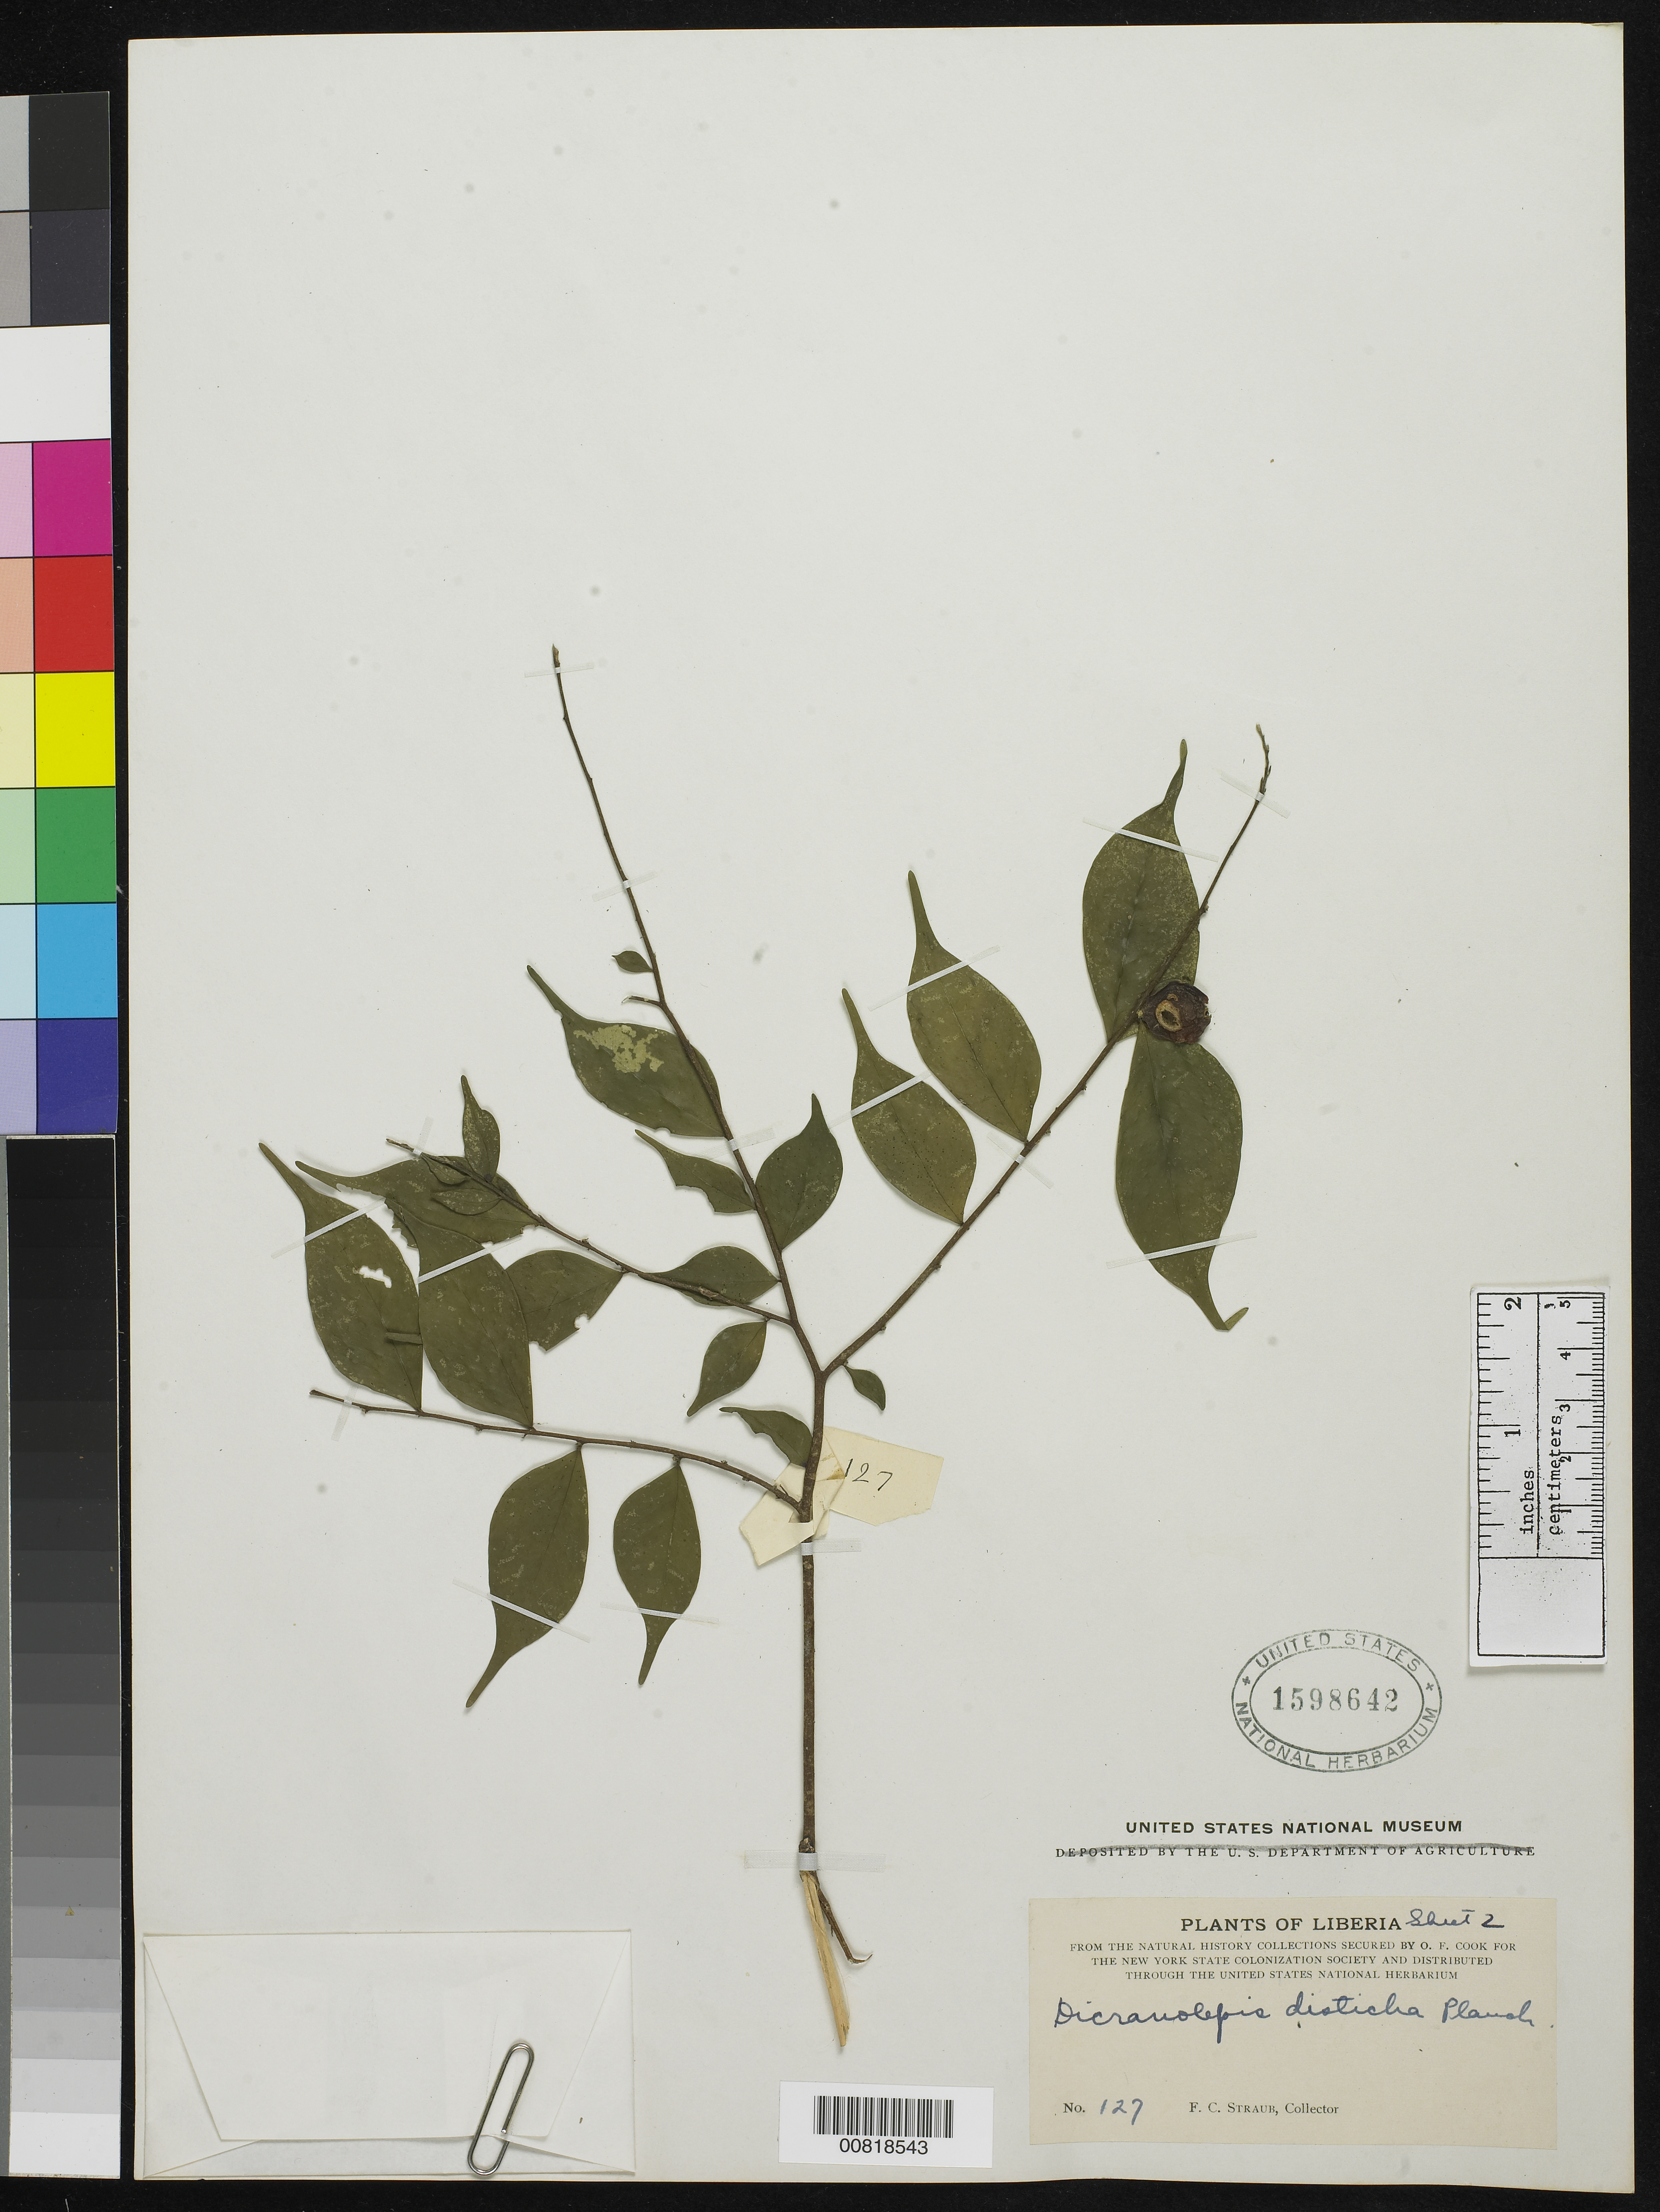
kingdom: Plantae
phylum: Tracheophyta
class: Magnoliopsida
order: Malvales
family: Thymelaeaceae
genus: Dicranolepis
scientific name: Dicranolepis disticha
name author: Planch.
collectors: F. Straub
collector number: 127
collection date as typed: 18--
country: Liberia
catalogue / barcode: US 1598642